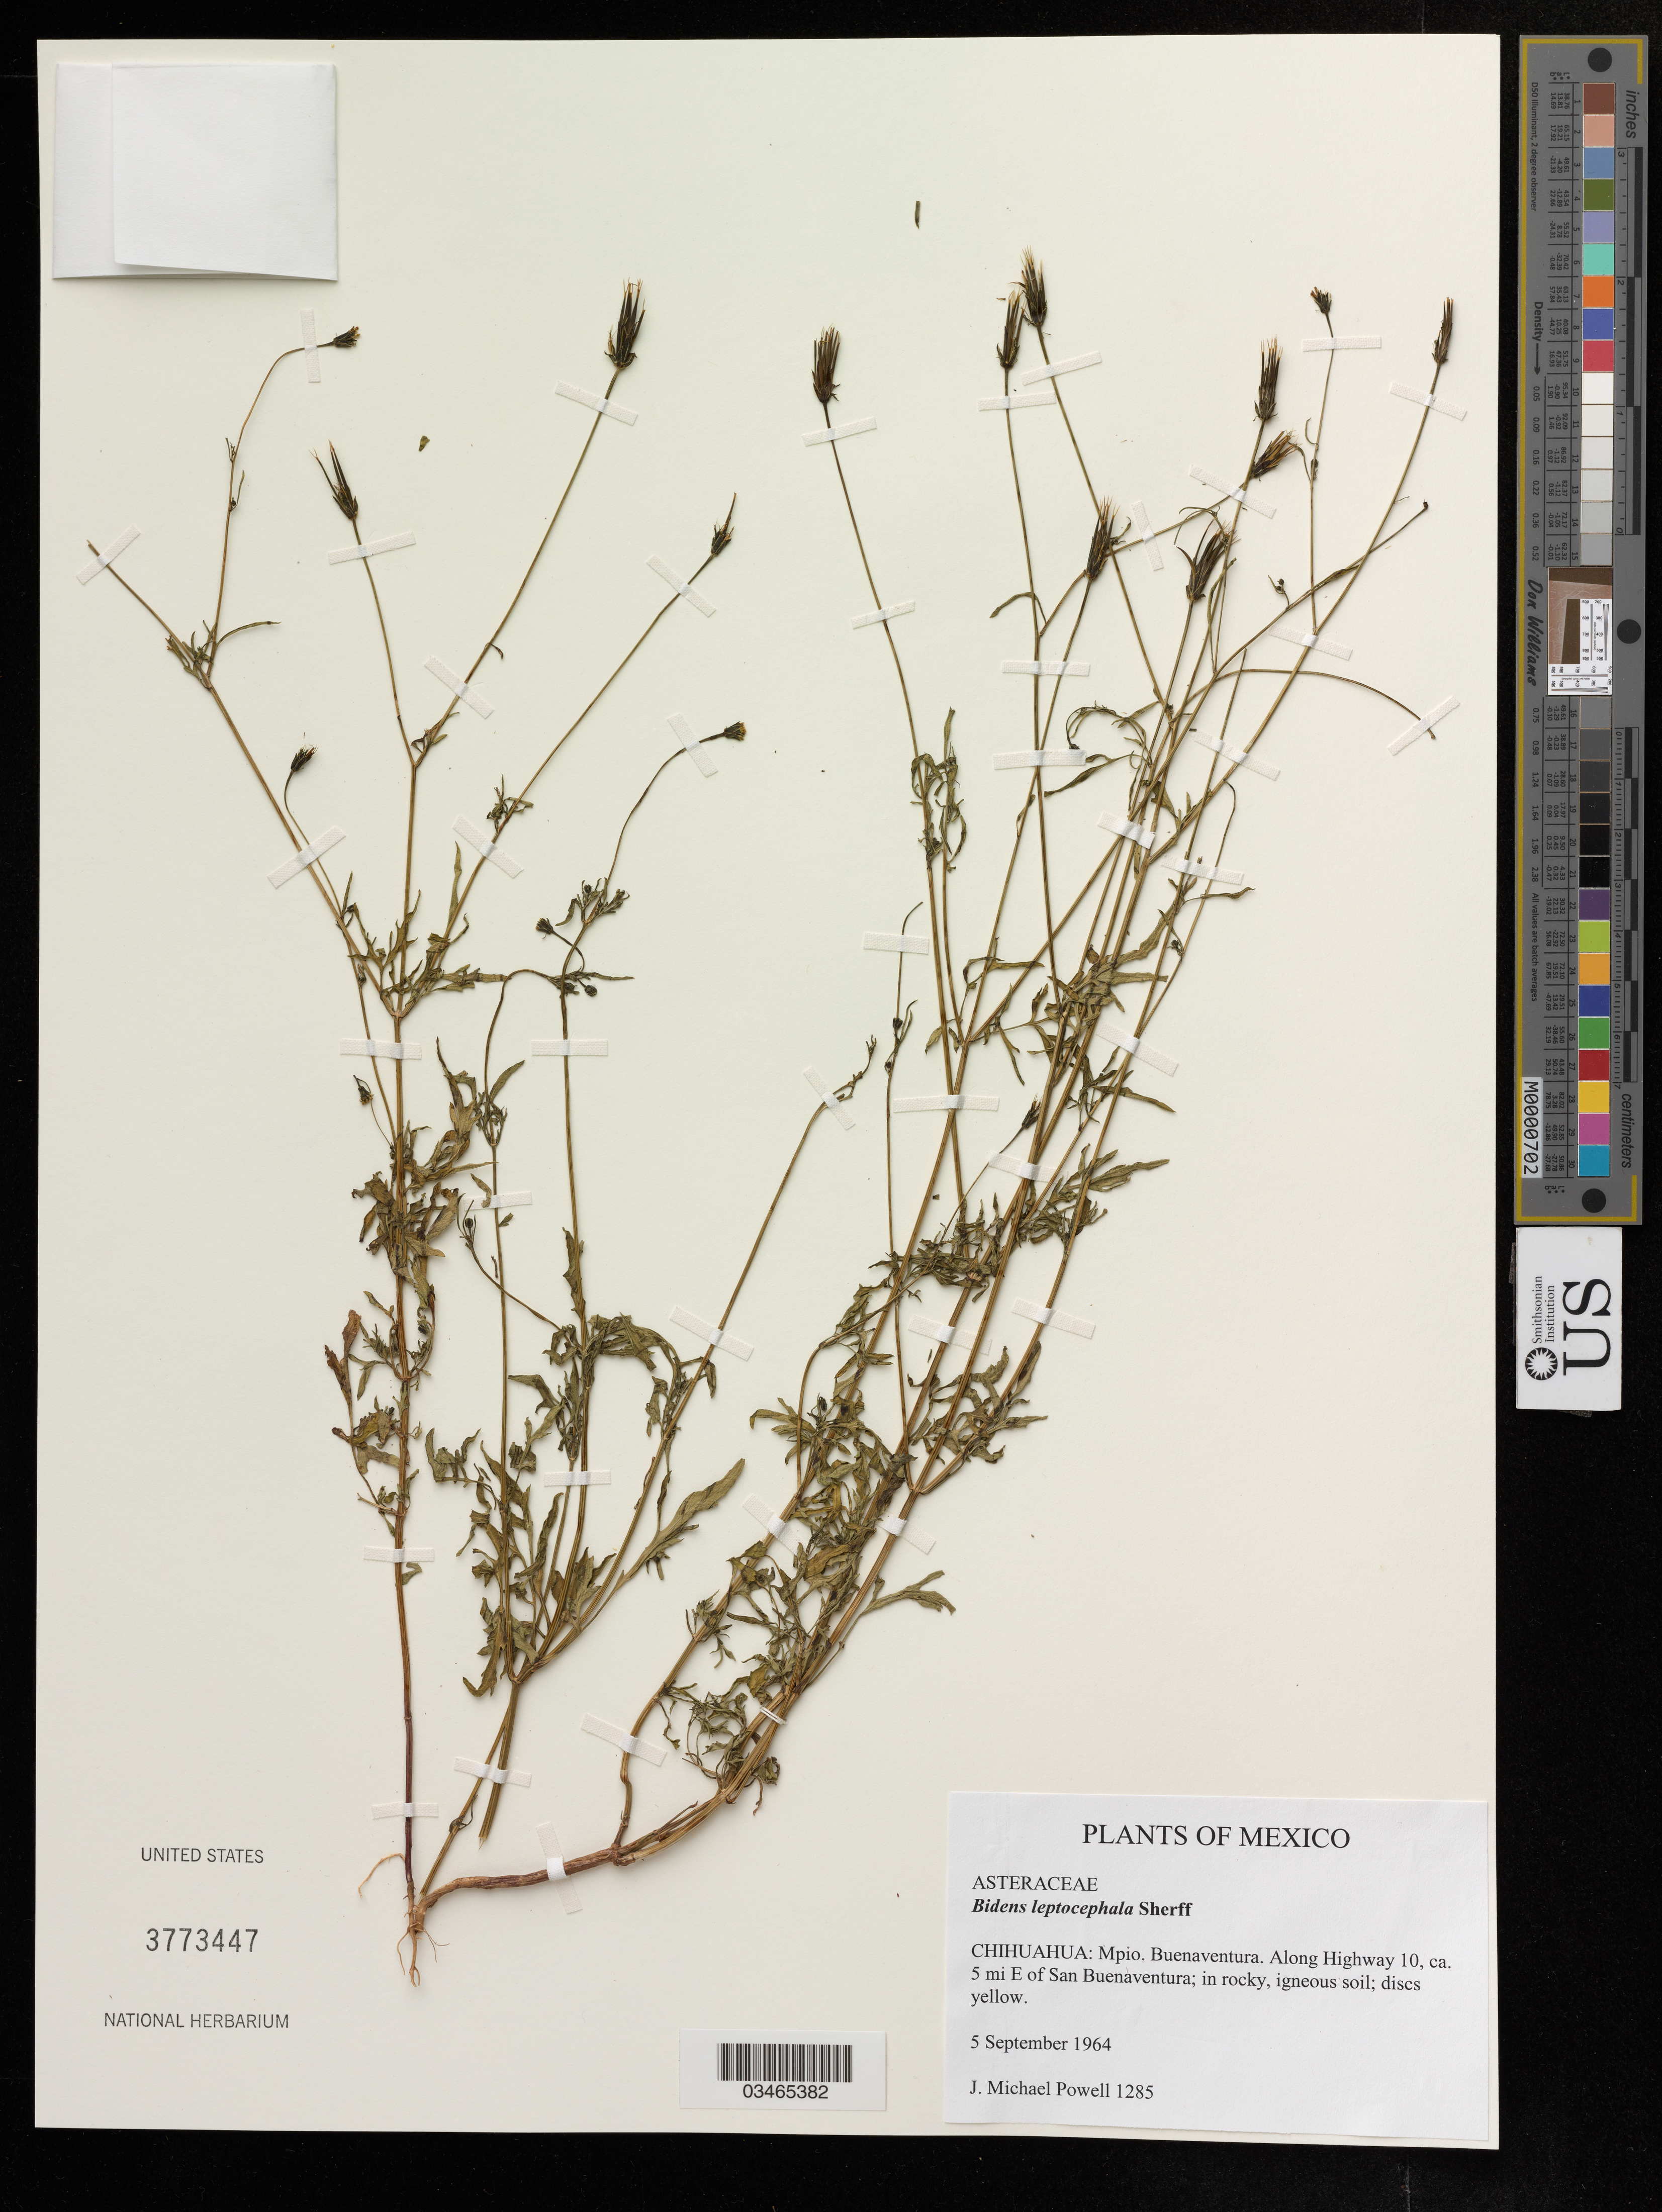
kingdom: Plantae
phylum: Tracheophyta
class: Magnoliopsida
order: Asterales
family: Asteraceae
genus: Bidens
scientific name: Bidens leptocephala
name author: Sherff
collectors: M. Powell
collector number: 1285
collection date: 1964-09-05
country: Mexico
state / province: Chihuahua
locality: Mpio. Buenaventura. Along Highway 10, ca. 5 mi E of San Buenaventura.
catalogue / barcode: US 3773447